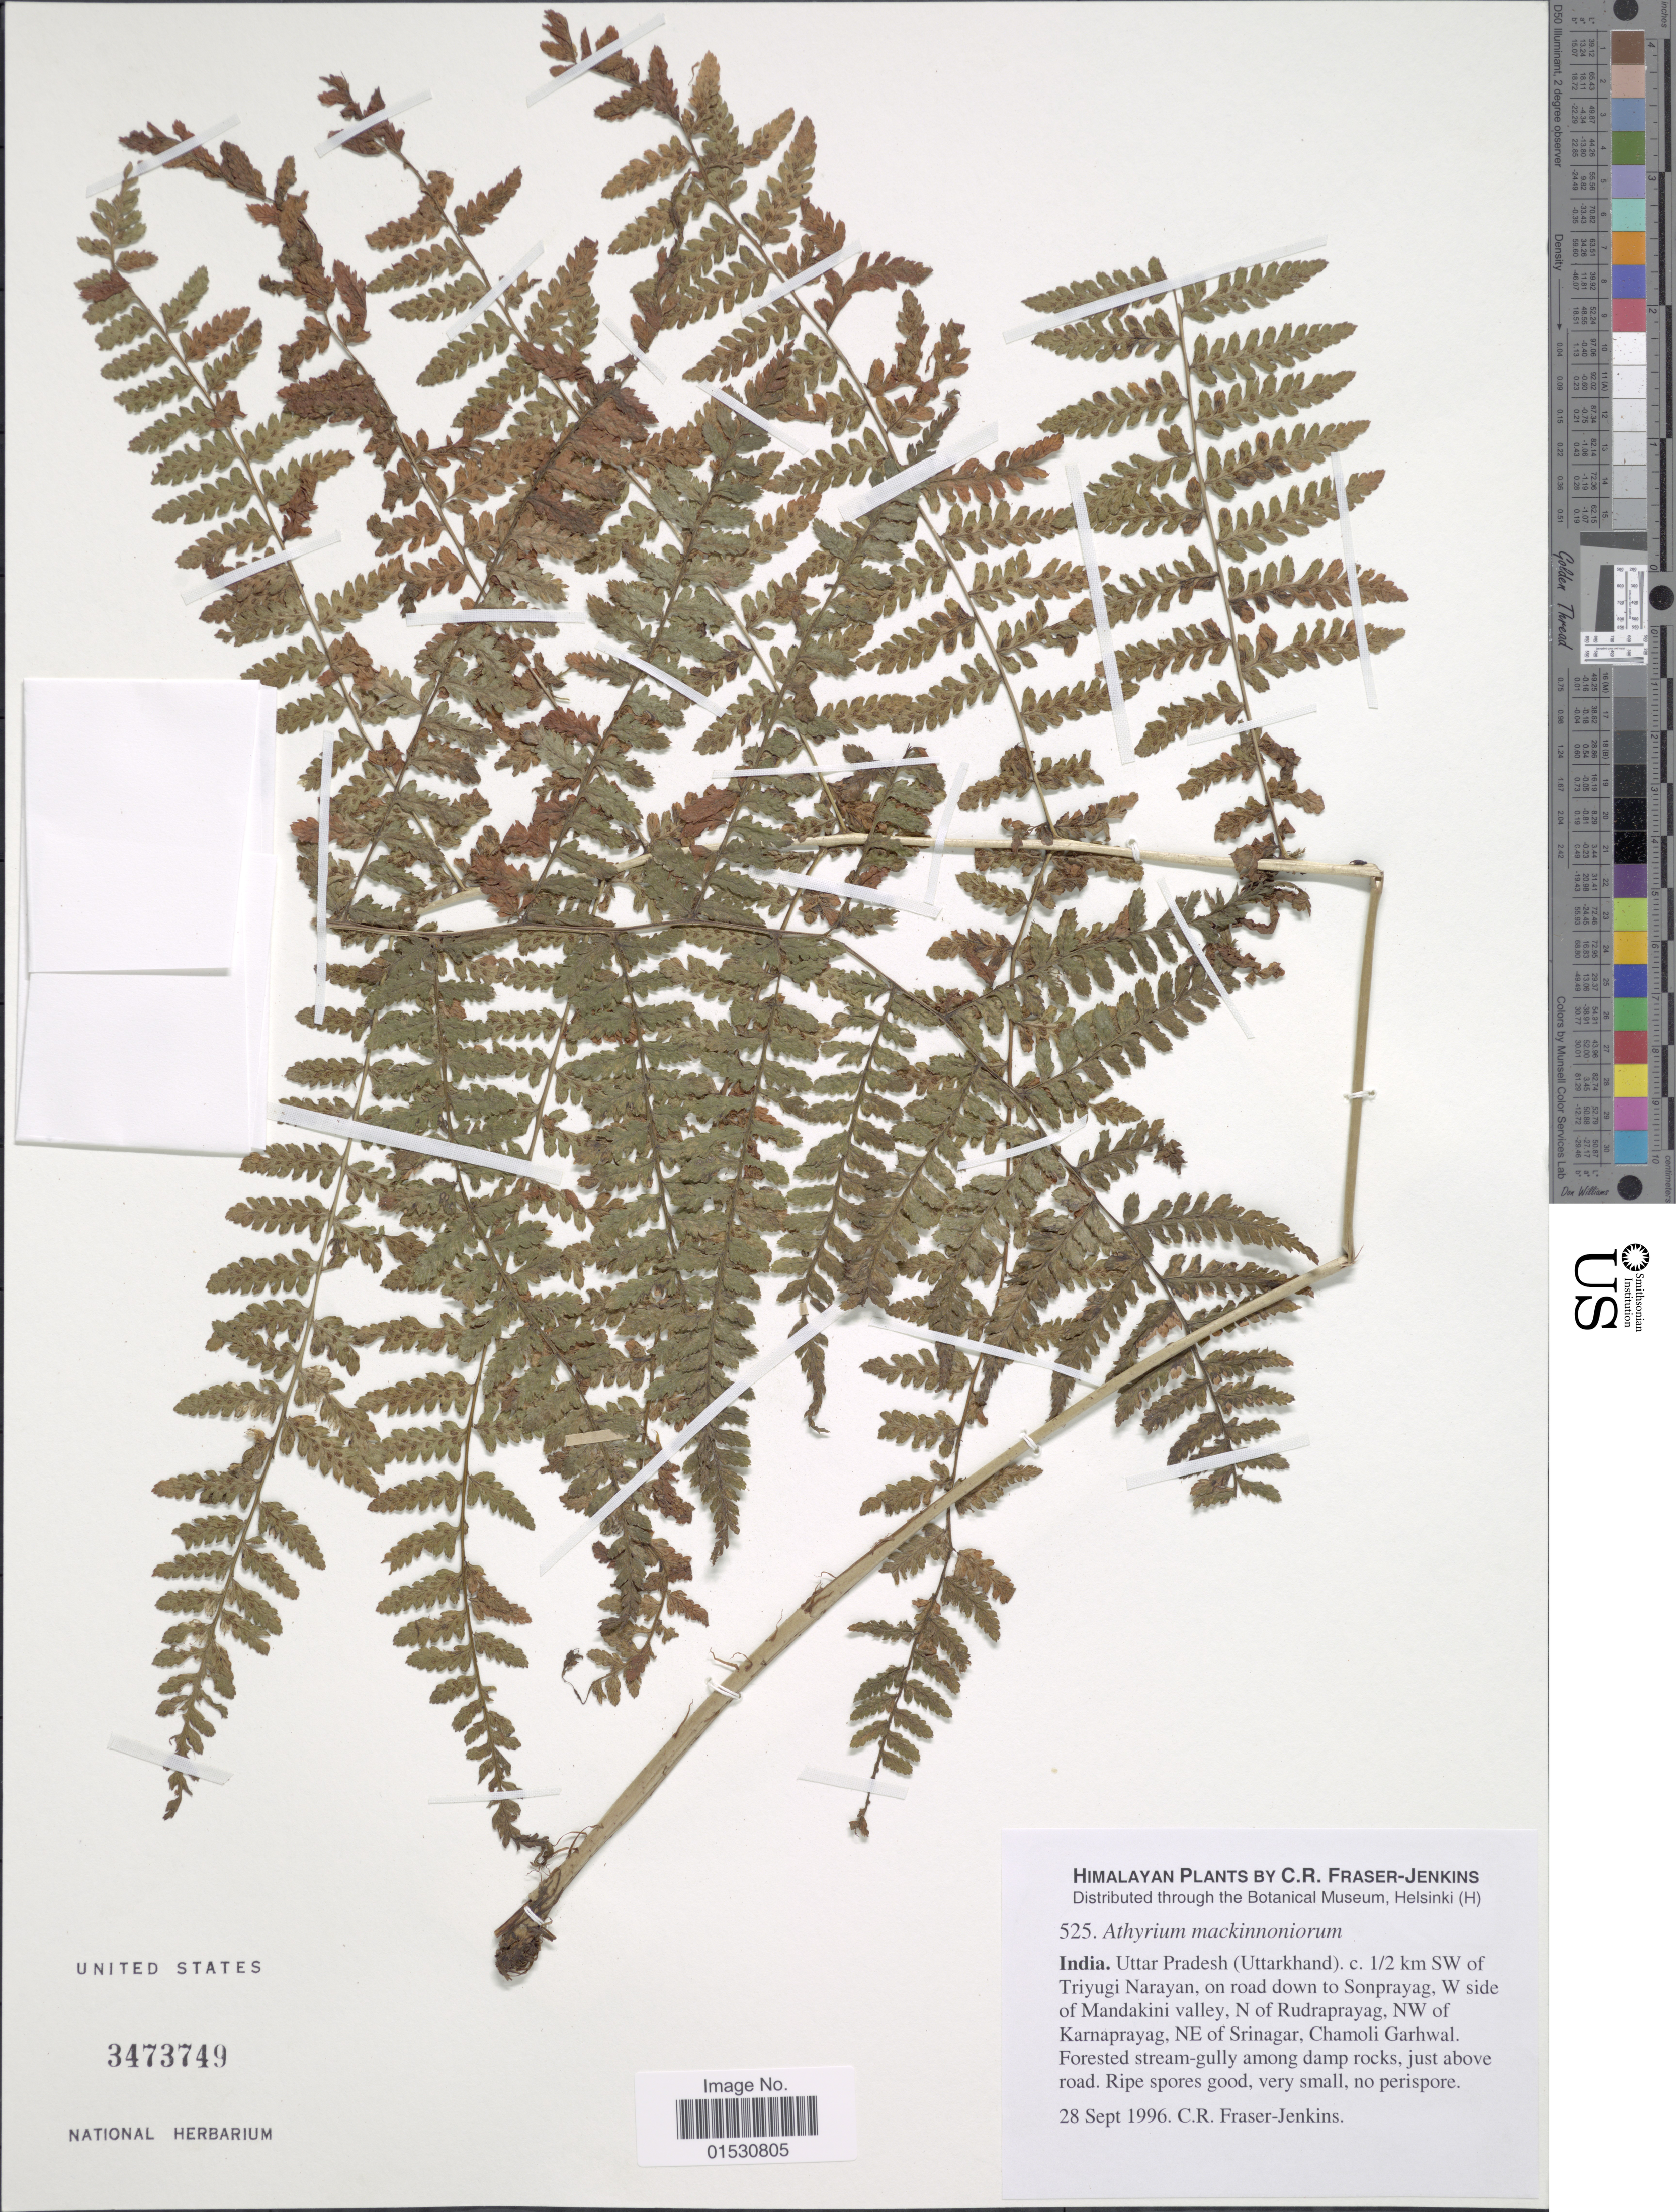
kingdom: Plantae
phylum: Tracheophyta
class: Polypodiopsida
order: Polypodiales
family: Athyriaceae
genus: Athyrium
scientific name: Athyrium mackinnoniorum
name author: (C. Hope) C. Chr.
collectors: C. R. Fraser-Jenkins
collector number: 525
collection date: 1996-09-28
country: India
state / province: Uttar Pradesh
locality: C. 1/2 km SW of Triyugi Narayan, on road to down to Sonprayag, W side of Mandakini valley, N of Rudraprayag, NW of Karnaprayag. NE of Srinagar, Chamoli Garhwal. Forested stream-gully among damp rocks, just above road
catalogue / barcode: US 3473749